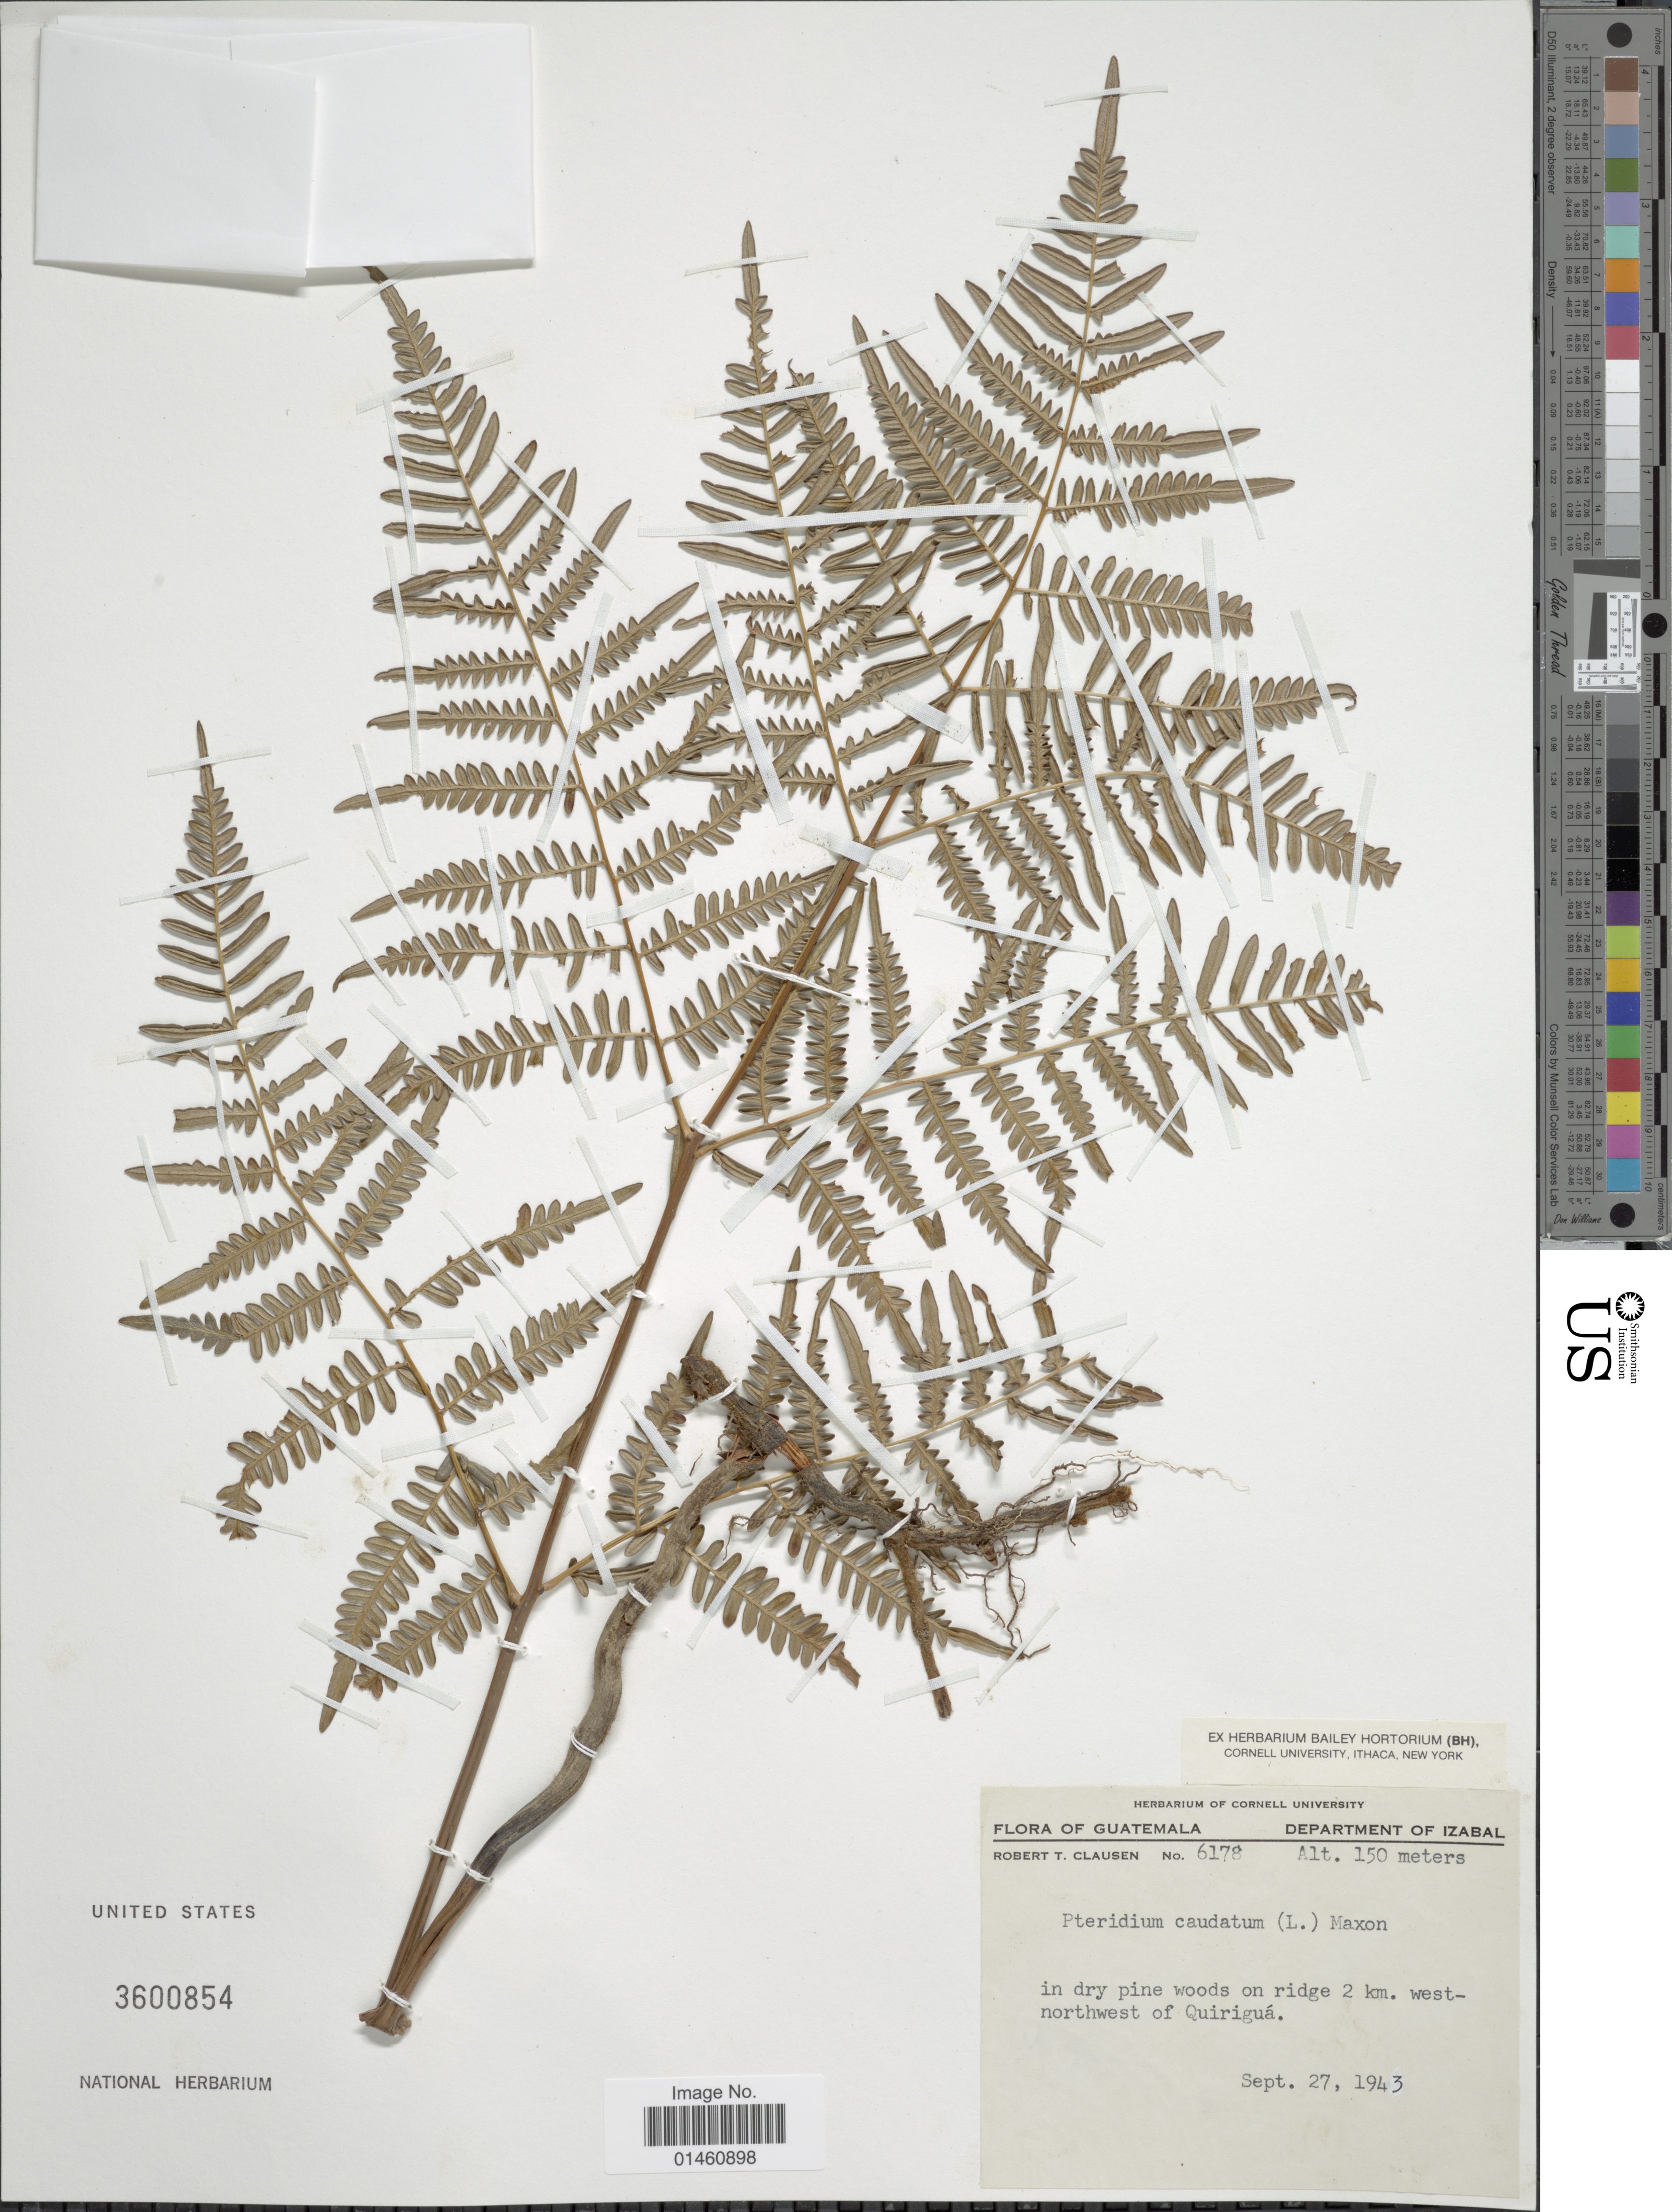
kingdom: Plantae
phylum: Tracheophyta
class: Polypodiopsida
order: Polypodiales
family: Dennstaedtiaceae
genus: Pteridium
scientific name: Pteridium caudatum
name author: (L.) Maxon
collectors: R. T. Clausen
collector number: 6178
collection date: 1943-09-27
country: Guatemala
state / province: Izabal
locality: On ridge 2 km. west-northwest of Quiriguá.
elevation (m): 150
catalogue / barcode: US 3600854